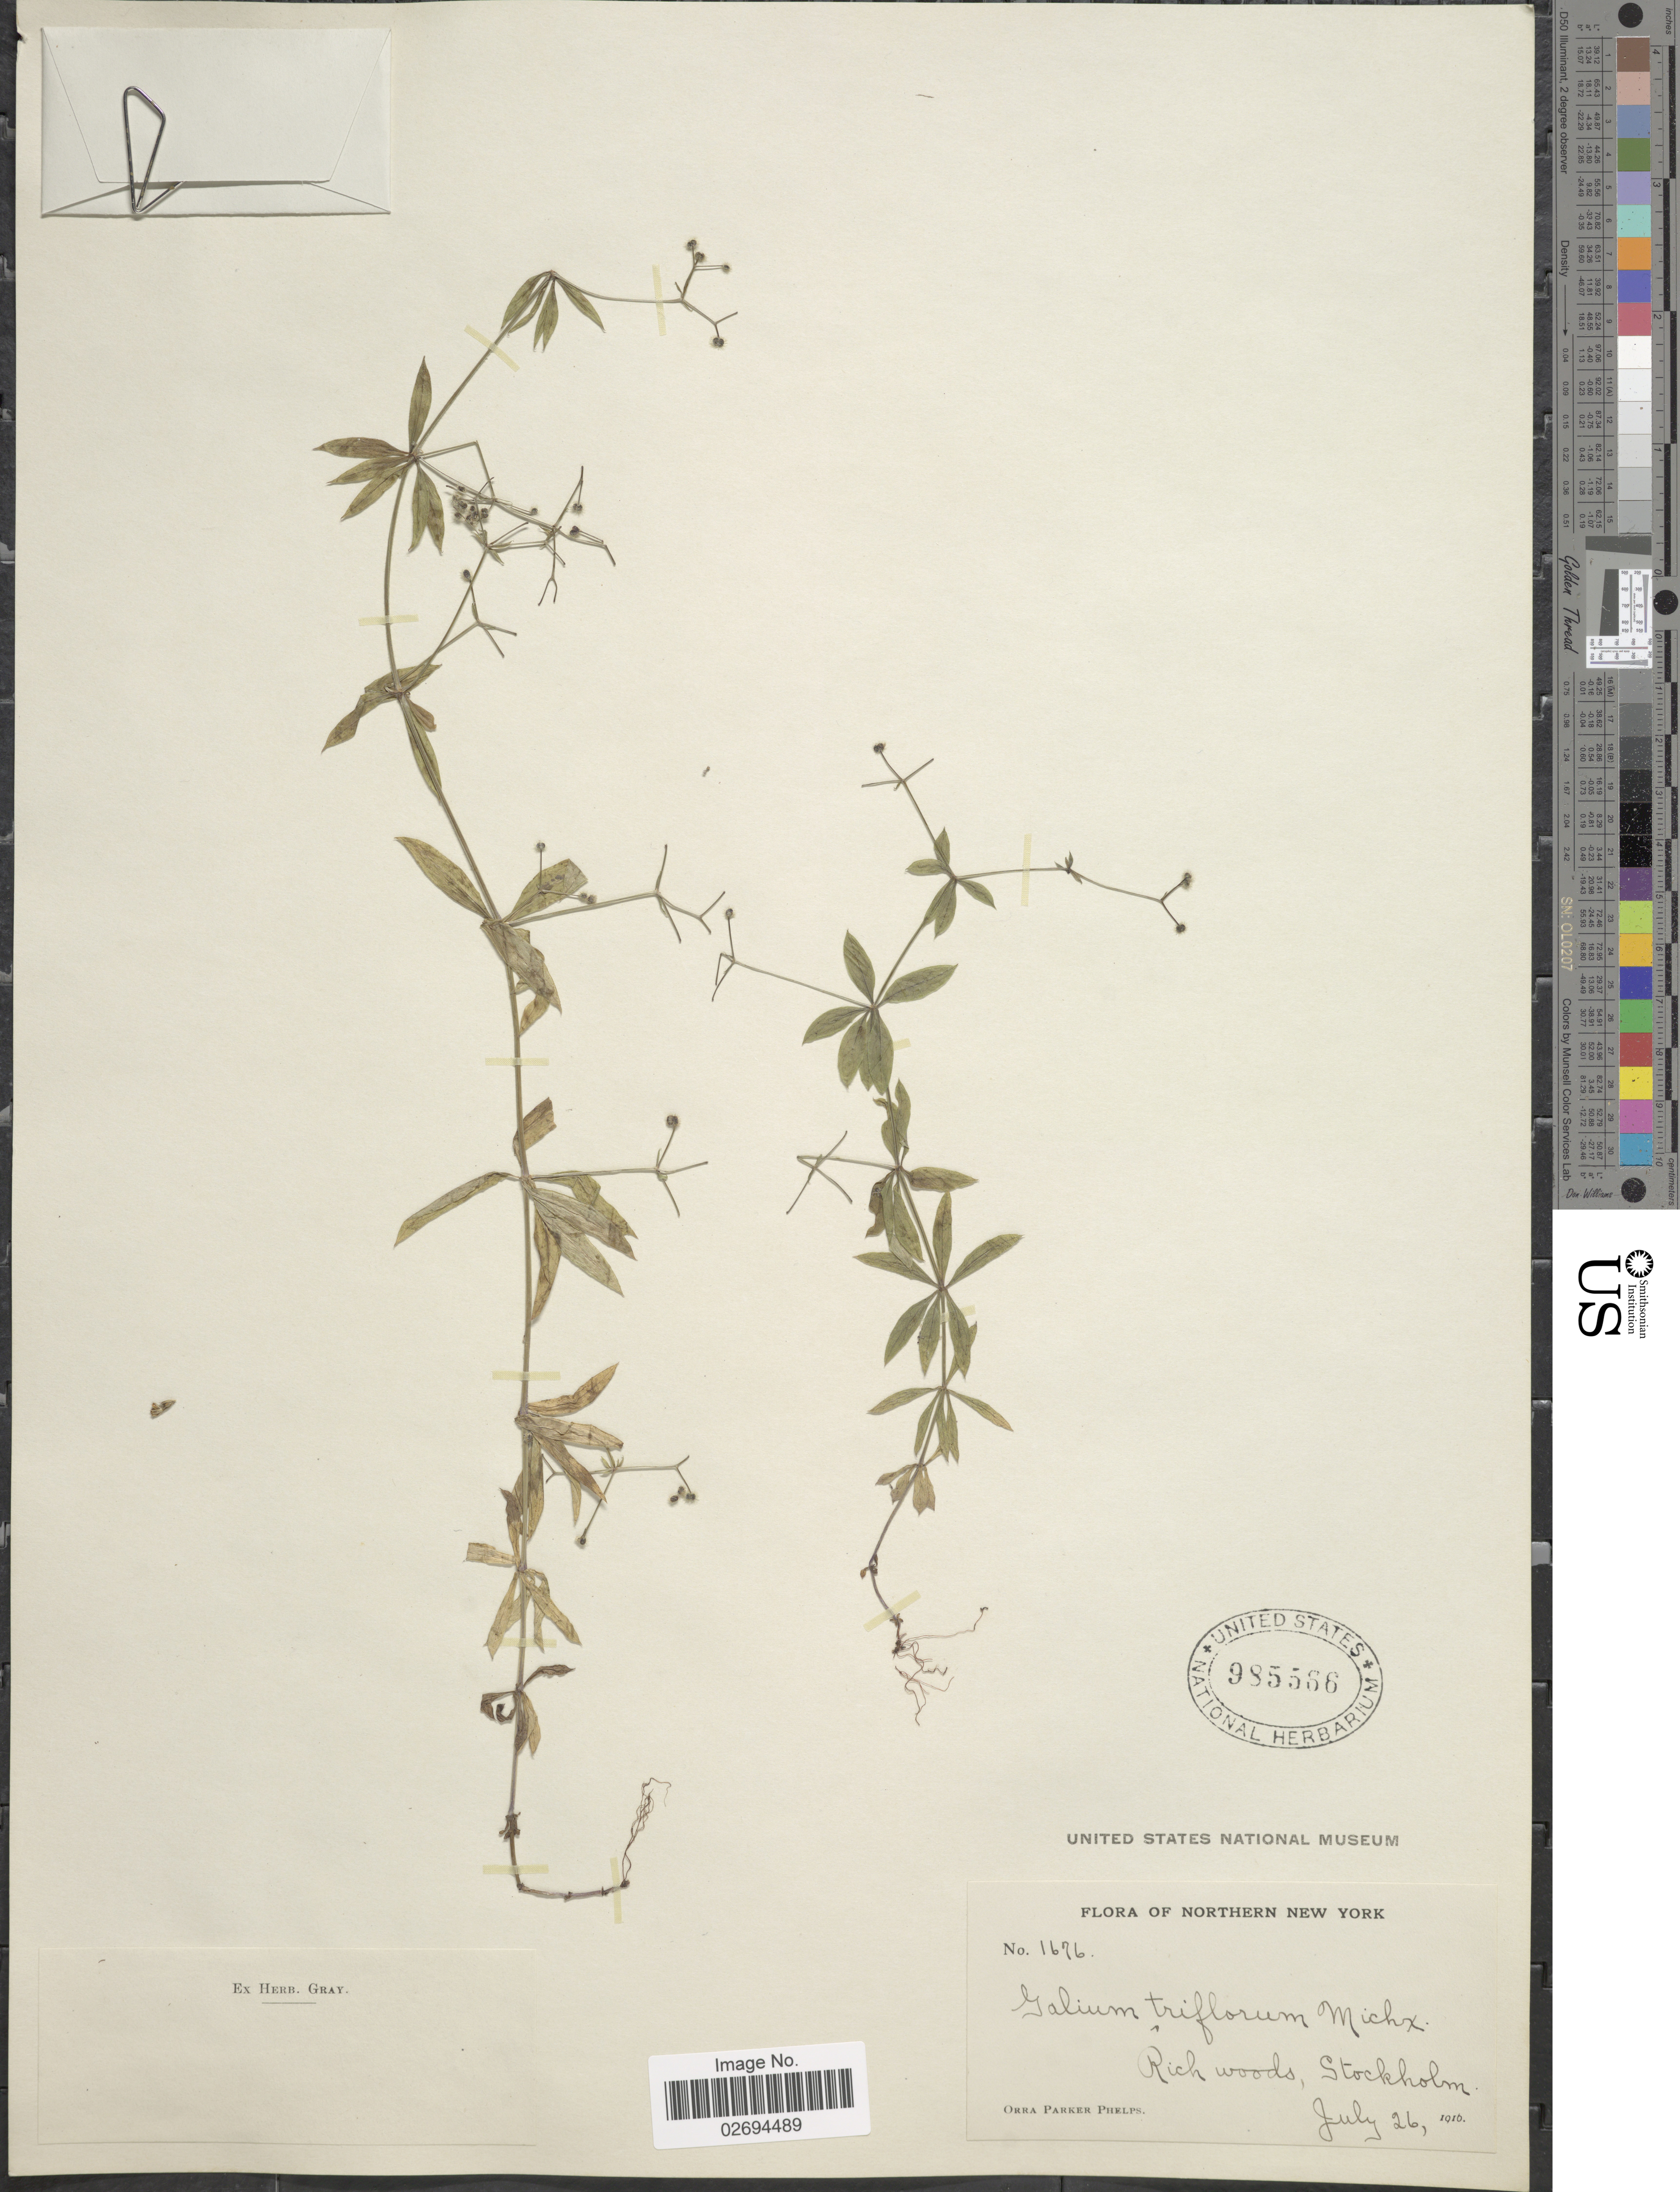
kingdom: Plantae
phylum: Tracheophyta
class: Magnoliopsida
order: Gentianales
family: Rubiaceae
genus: Galium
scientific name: Galium triflorum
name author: Michx.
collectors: O. P. Phelps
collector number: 1676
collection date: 1910-07-26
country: United States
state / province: New York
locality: Northern New York. Stockholm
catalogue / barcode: US 985566